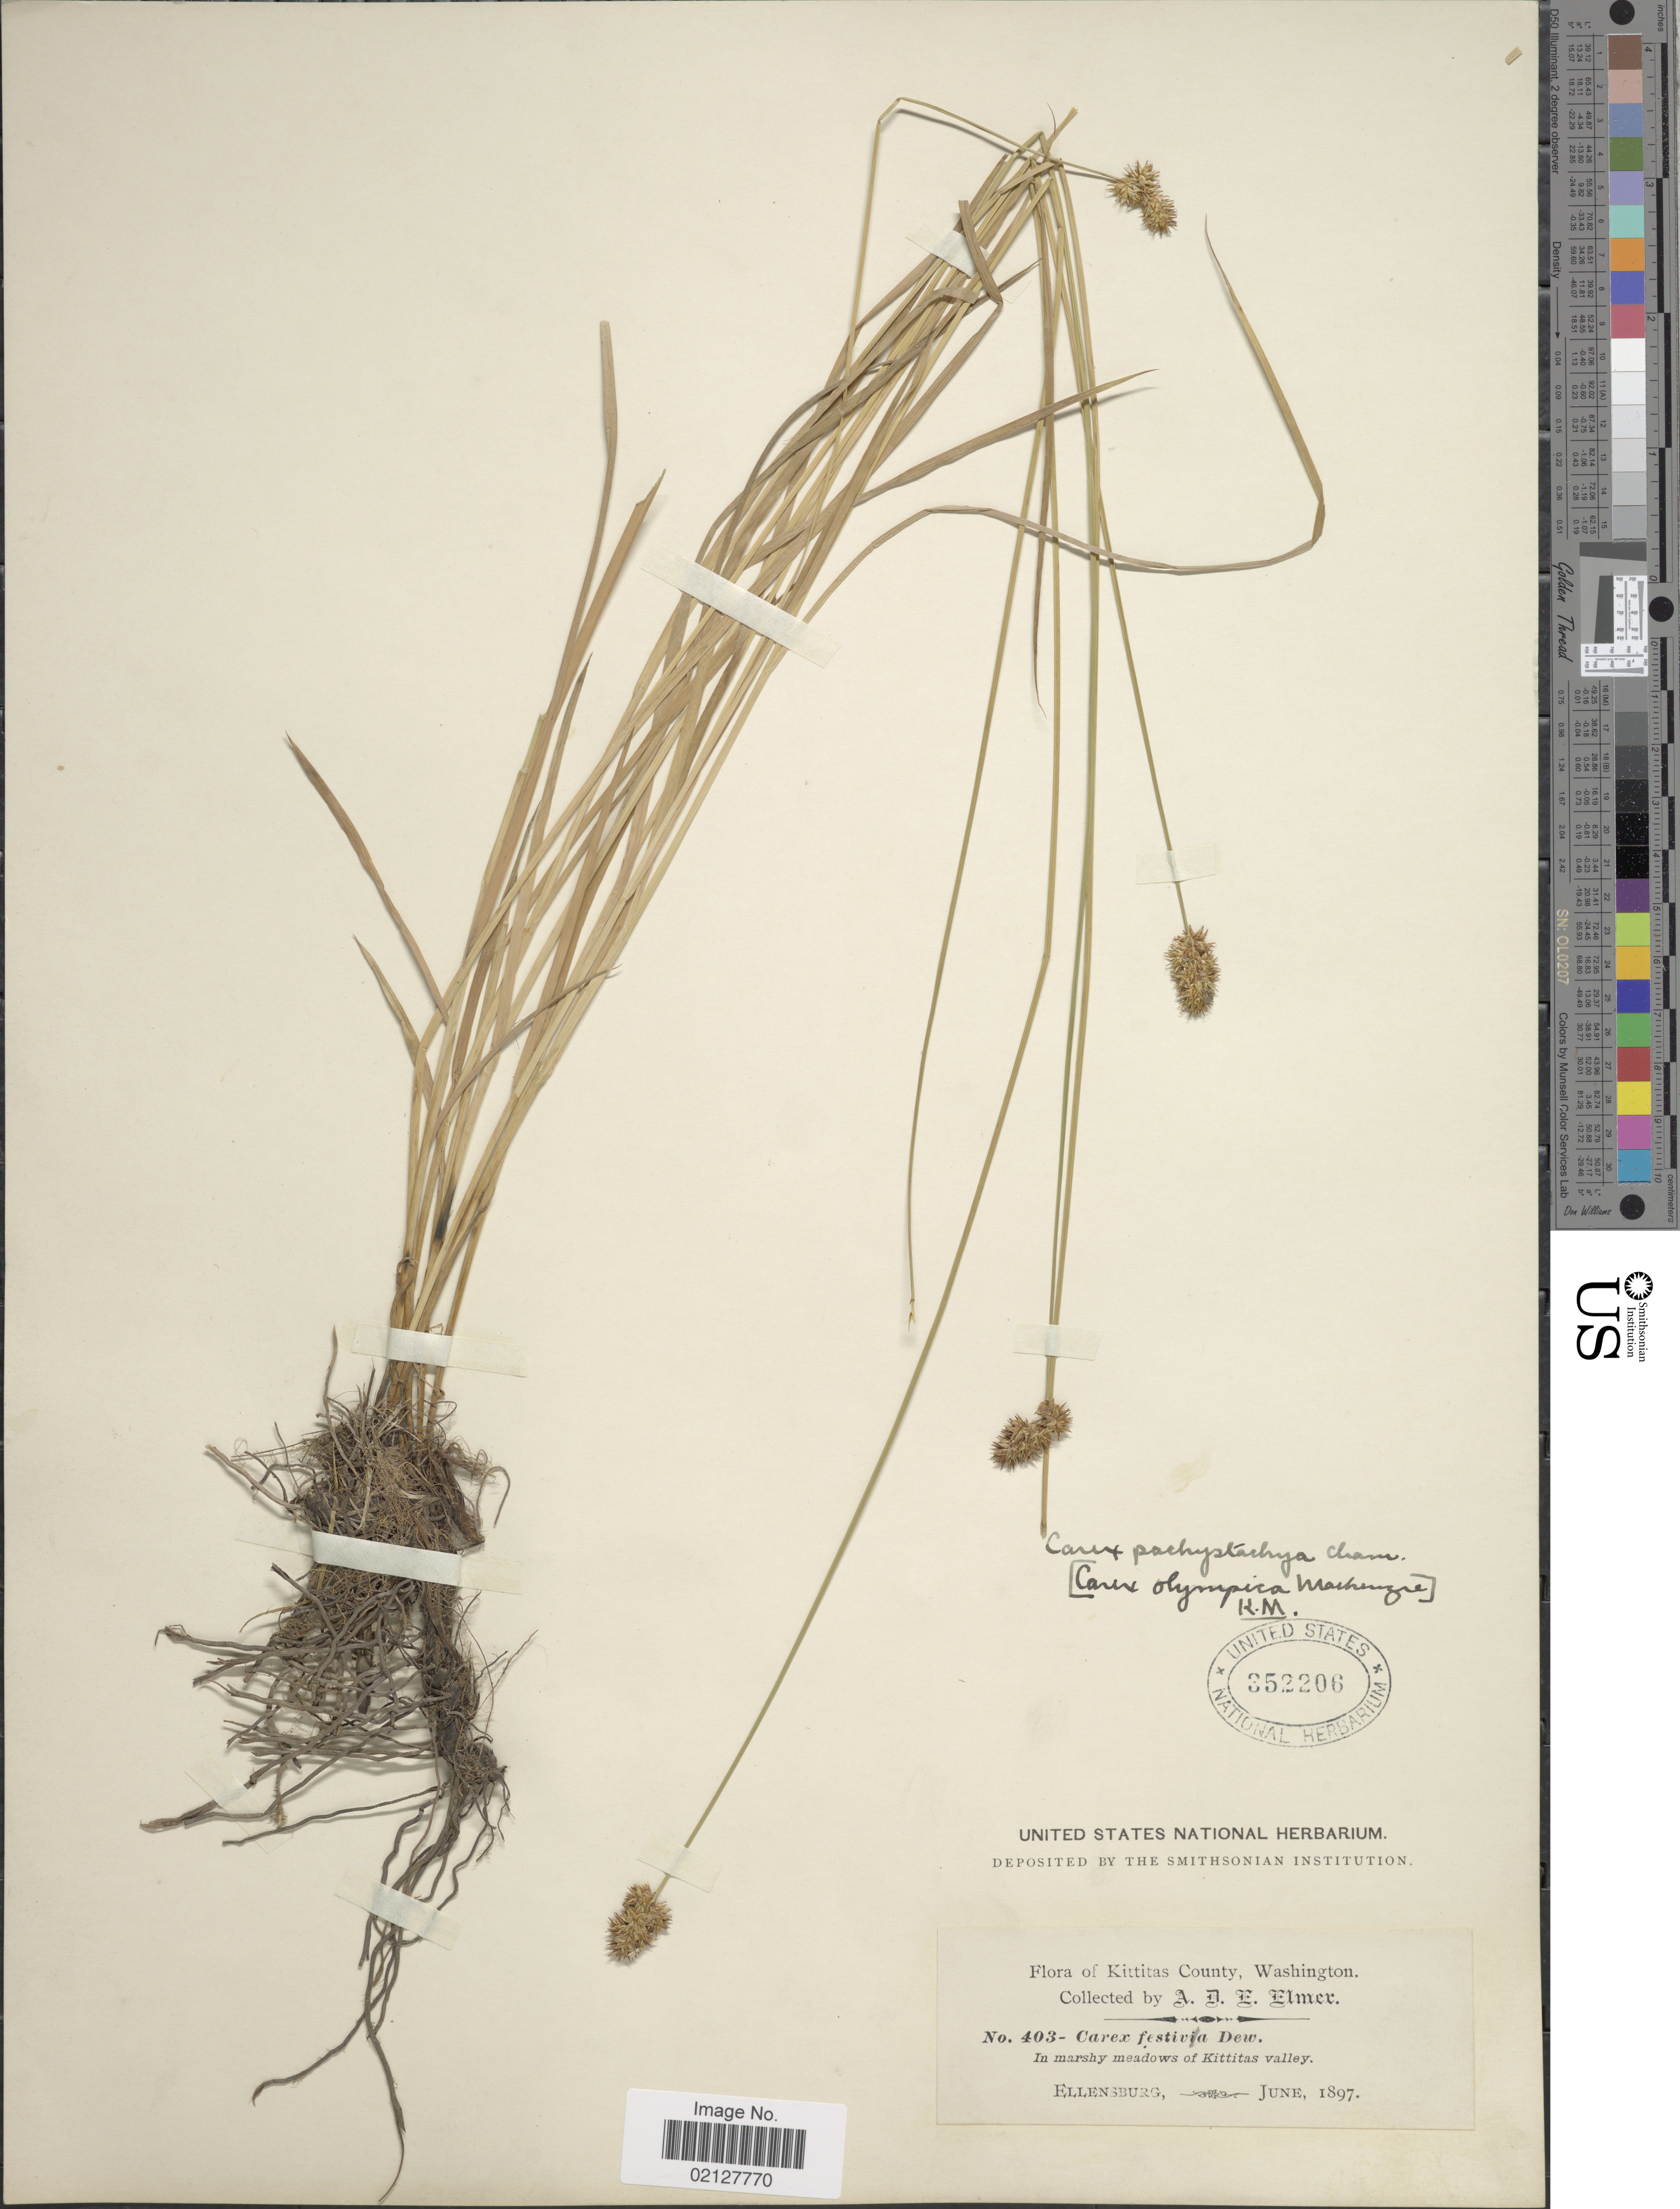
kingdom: Plantae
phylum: Tracheophyta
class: Liliopsida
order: Poales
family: Cyperaceae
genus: Carex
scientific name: Carex pachystachya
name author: Cham. ex Steud.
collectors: A. D. E. Elmer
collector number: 403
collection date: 1897-06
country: United States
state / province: Washington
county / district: Kittitas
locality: Kittitas County, In marshry meadows of Kittitas valley, Ellensburg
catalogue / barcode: US 352206